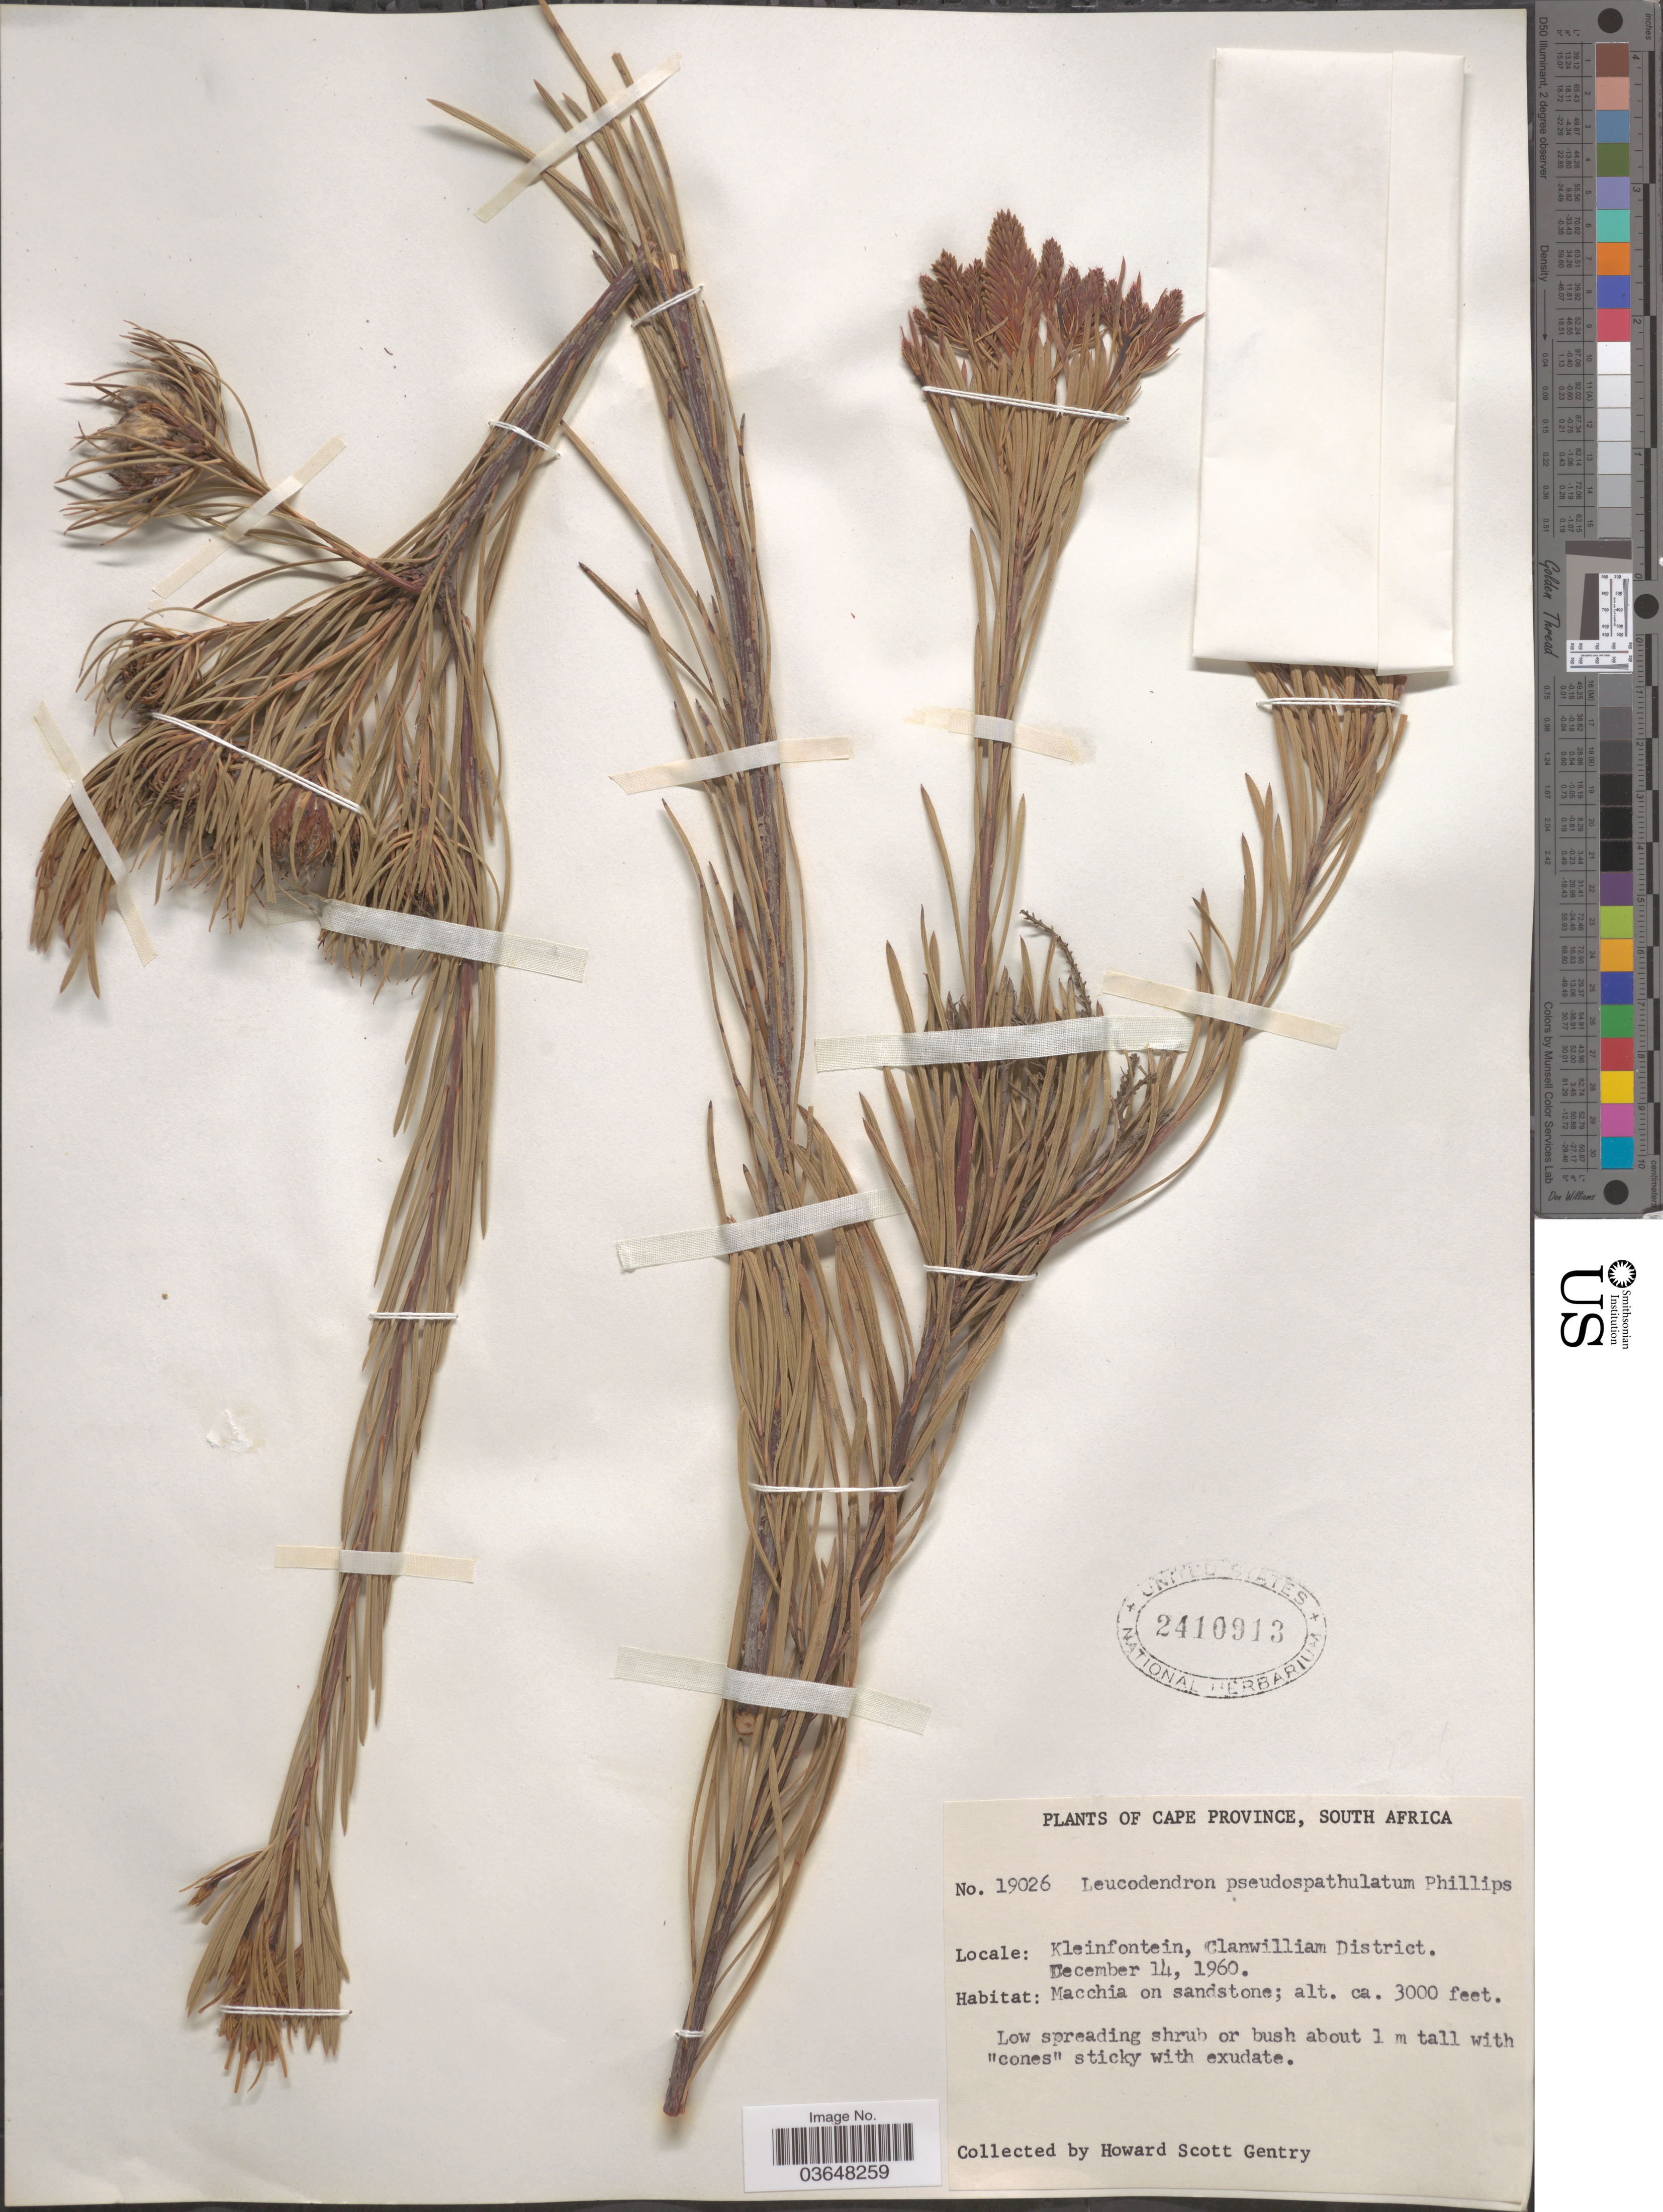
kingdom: Plantae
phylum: Tracheophyta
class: Magnoliopsida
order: Proteales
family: Proteaceae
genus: Leucadendron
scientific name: Leucadendron loranthifolium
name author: I.A. Williams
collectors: H. S. Gentry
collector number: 19026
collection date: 1960-12-14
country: South Africa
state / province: Western Cape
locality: Kleinfontein, Clanwilliam District.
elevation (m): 914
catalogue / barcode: US 2410913